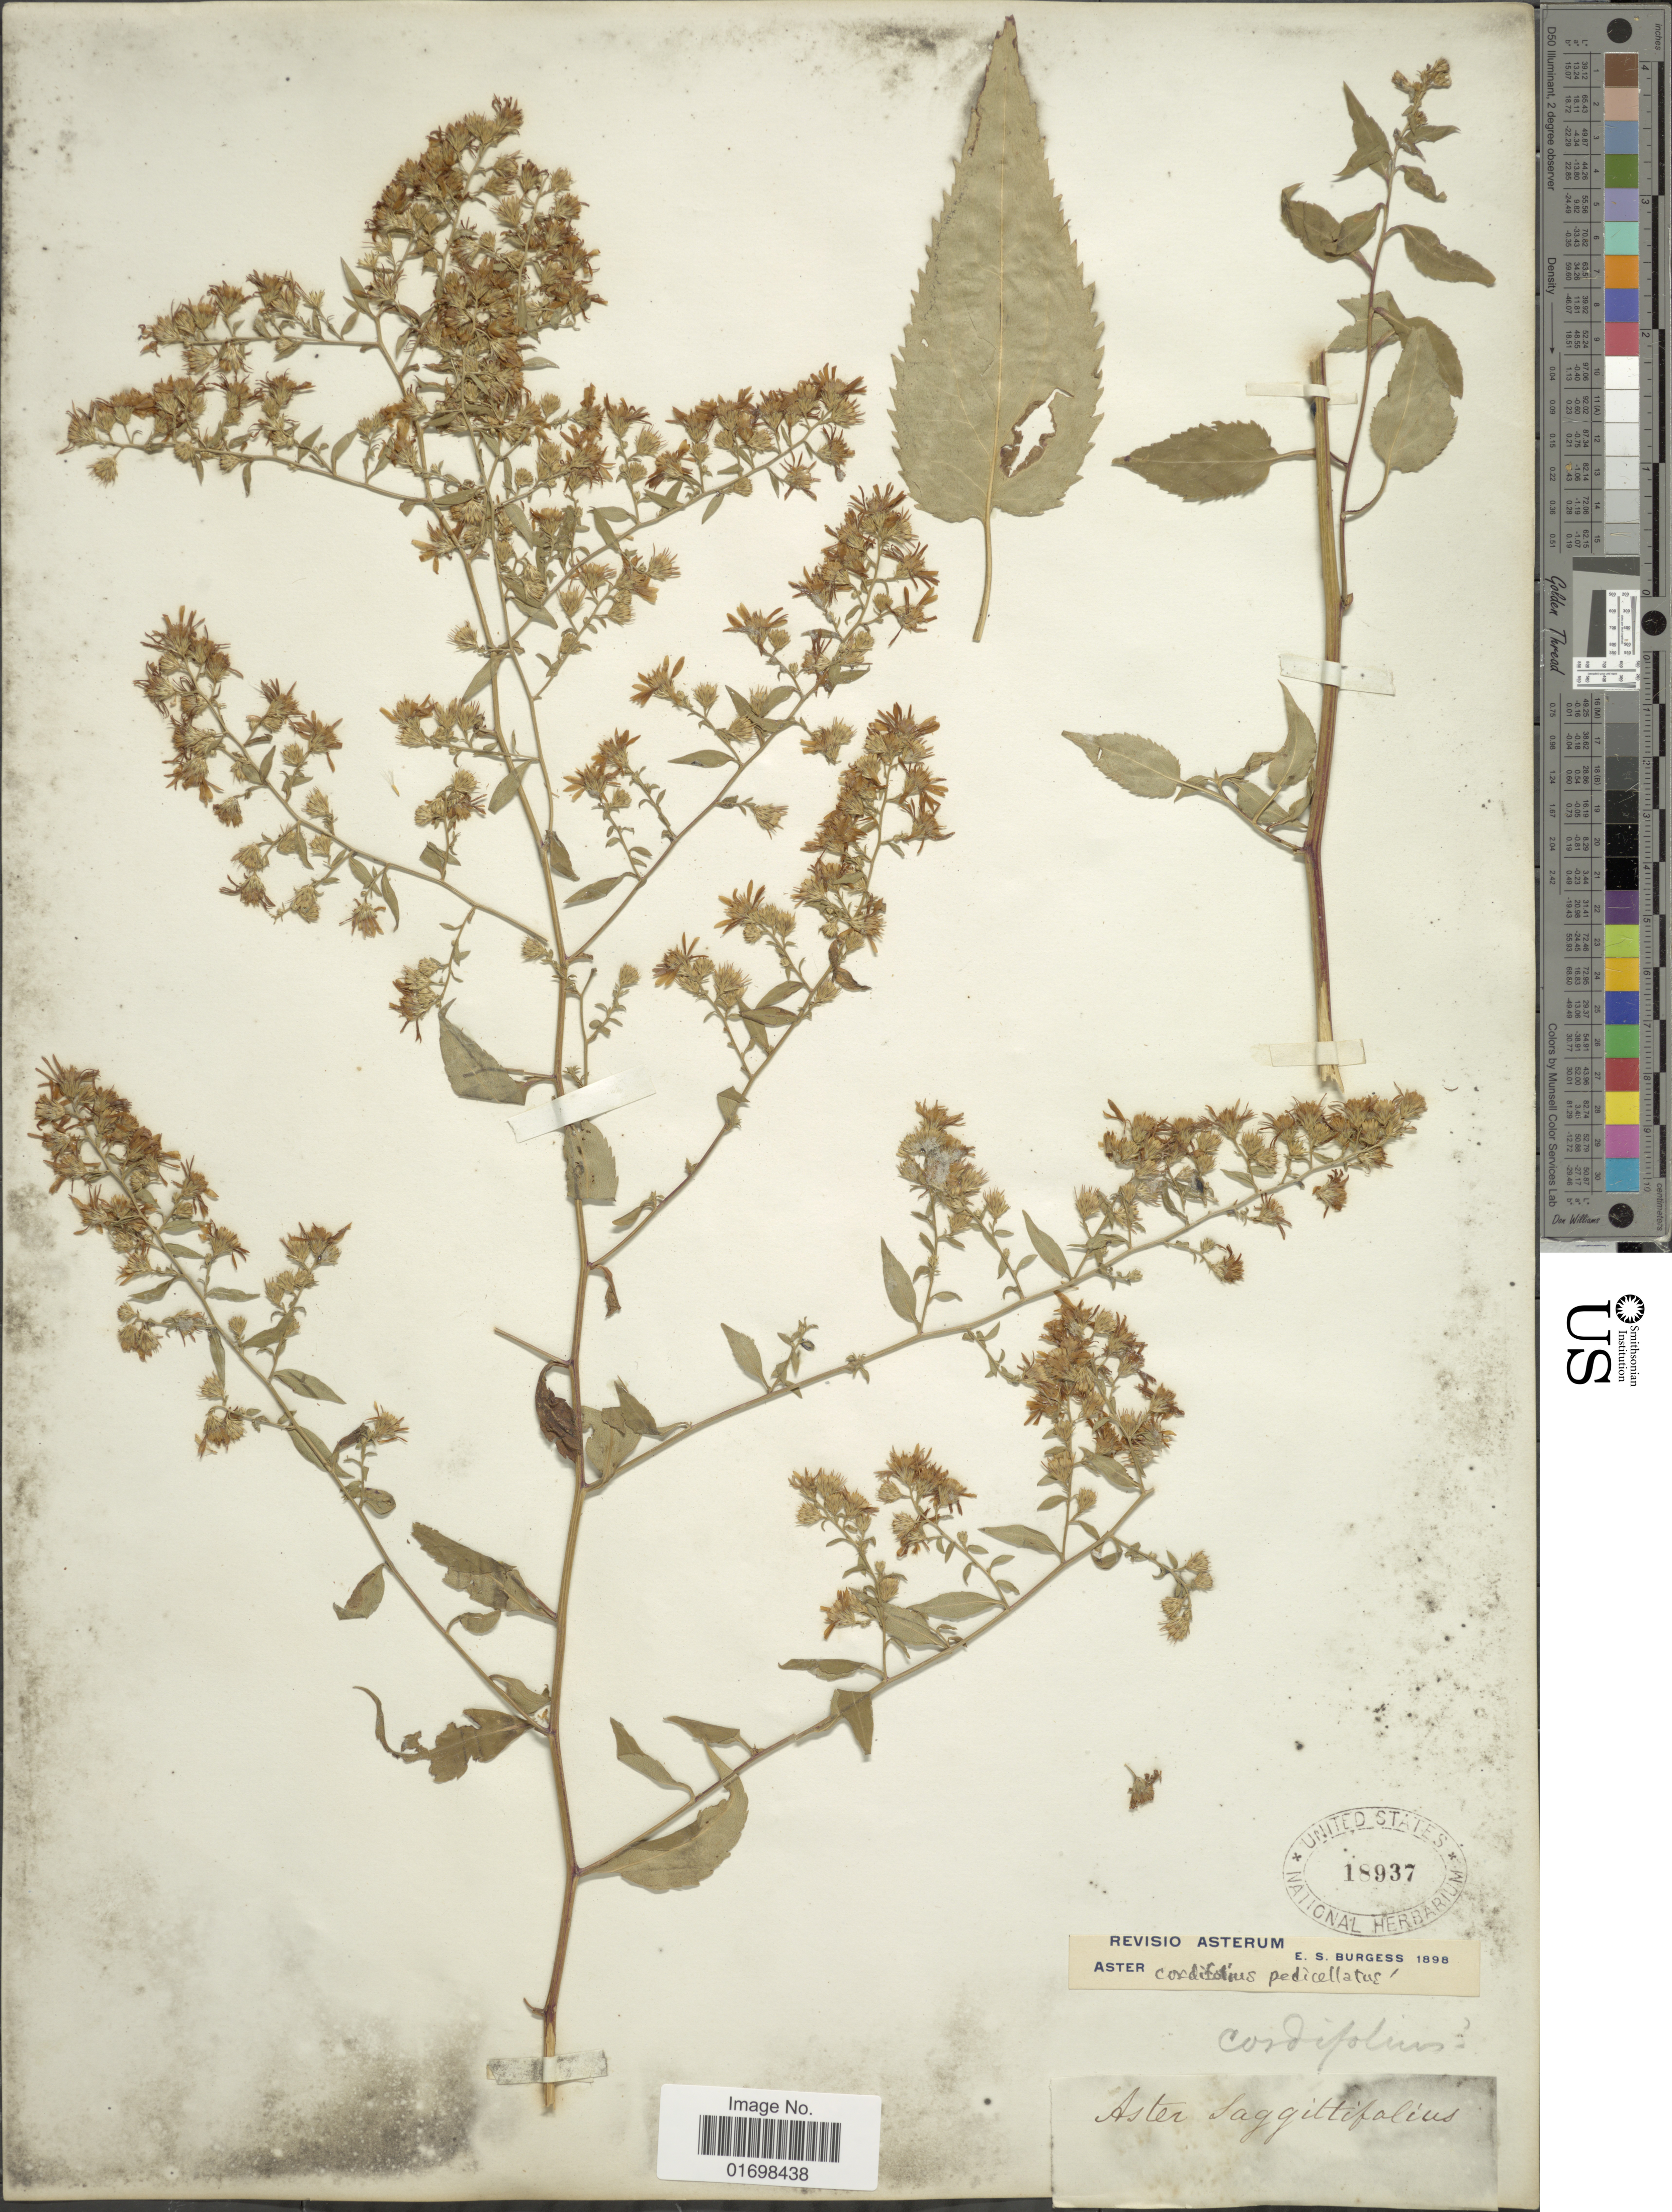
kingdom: Plantae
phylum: Tracheophyta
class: Magnoliopsida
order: Asterales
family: Asteraceae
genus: Symphyotrichum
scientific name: Symphyotrichum cordifolium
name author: (L.) G.L. Nesom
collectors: E. Burgess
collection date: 1898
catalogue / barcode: US 18937